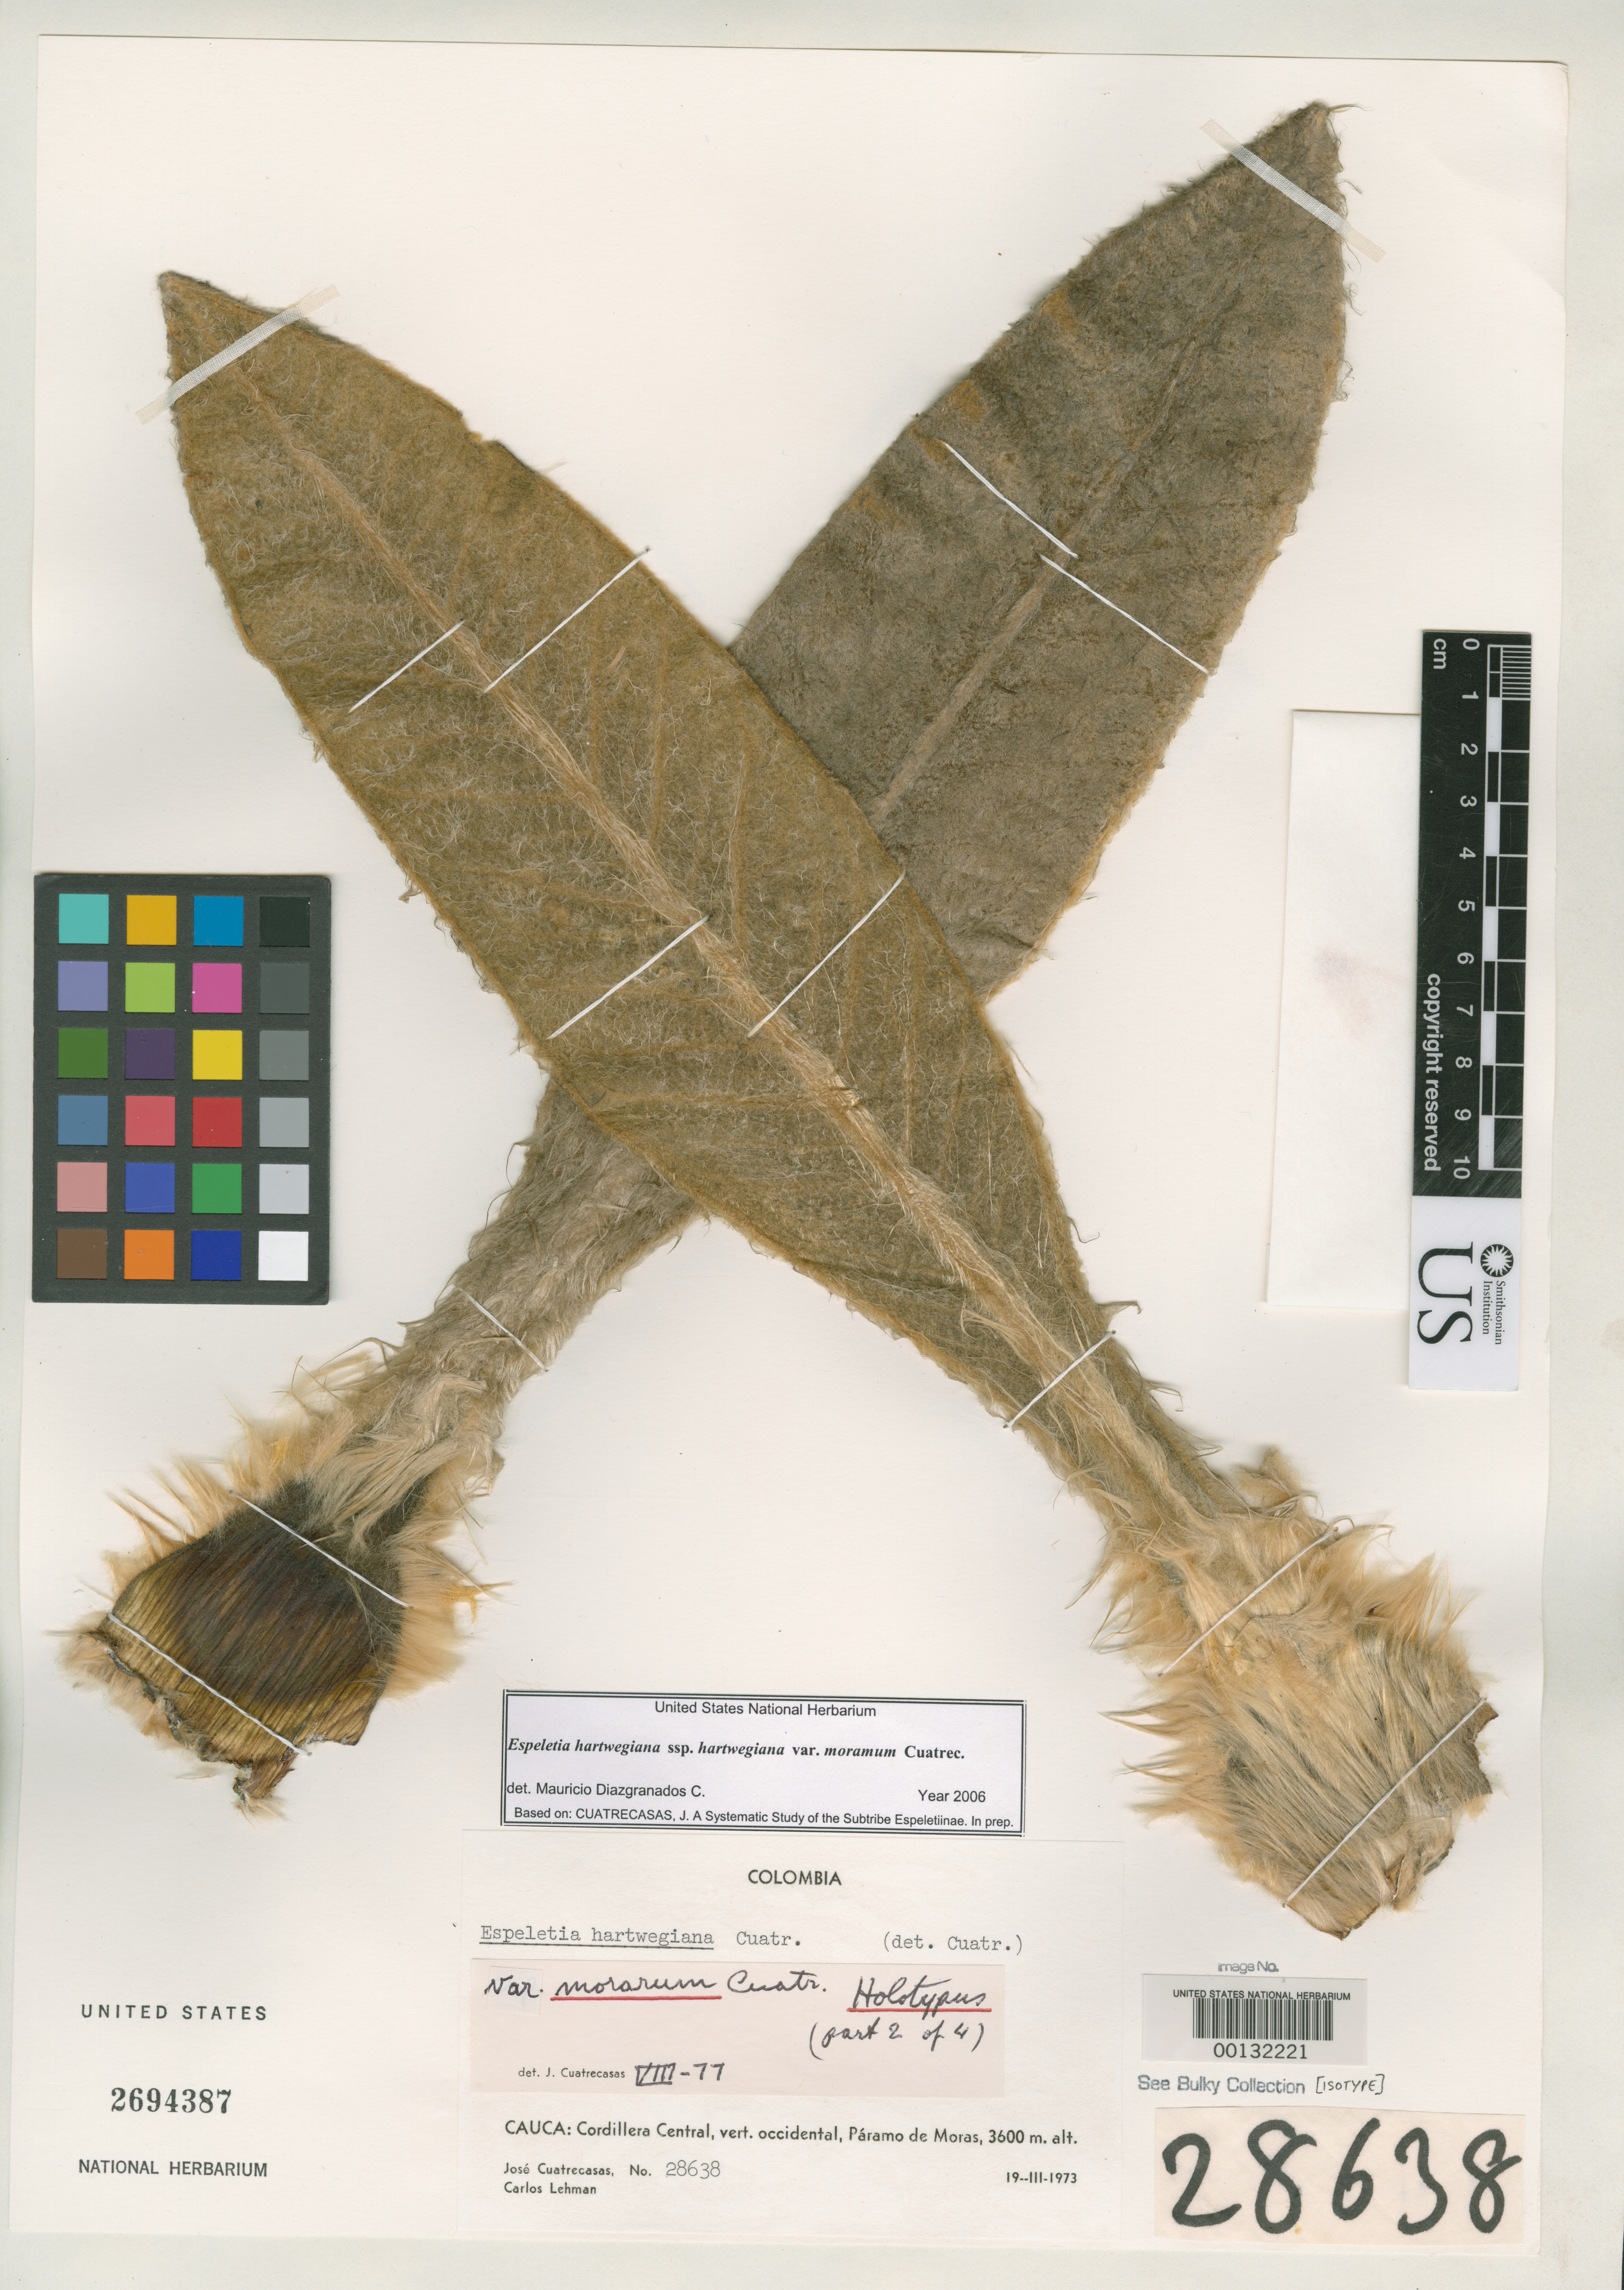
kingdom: Plantae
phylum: Tracheophyta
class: Magnoliopsida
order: Asterales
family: Asteraceae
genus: Espeletia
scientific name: Espeletia hartwegiana var. morarum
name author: Cuatrec.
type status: Holotype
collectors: J. Cuatrecasas & C. Lehman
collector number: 28638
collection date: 1973-03-19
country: Colombia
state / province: Cauca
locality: Cordillera Central, vert. occidental, páramo de Moras.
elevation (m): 3600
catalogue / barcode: US 2694387